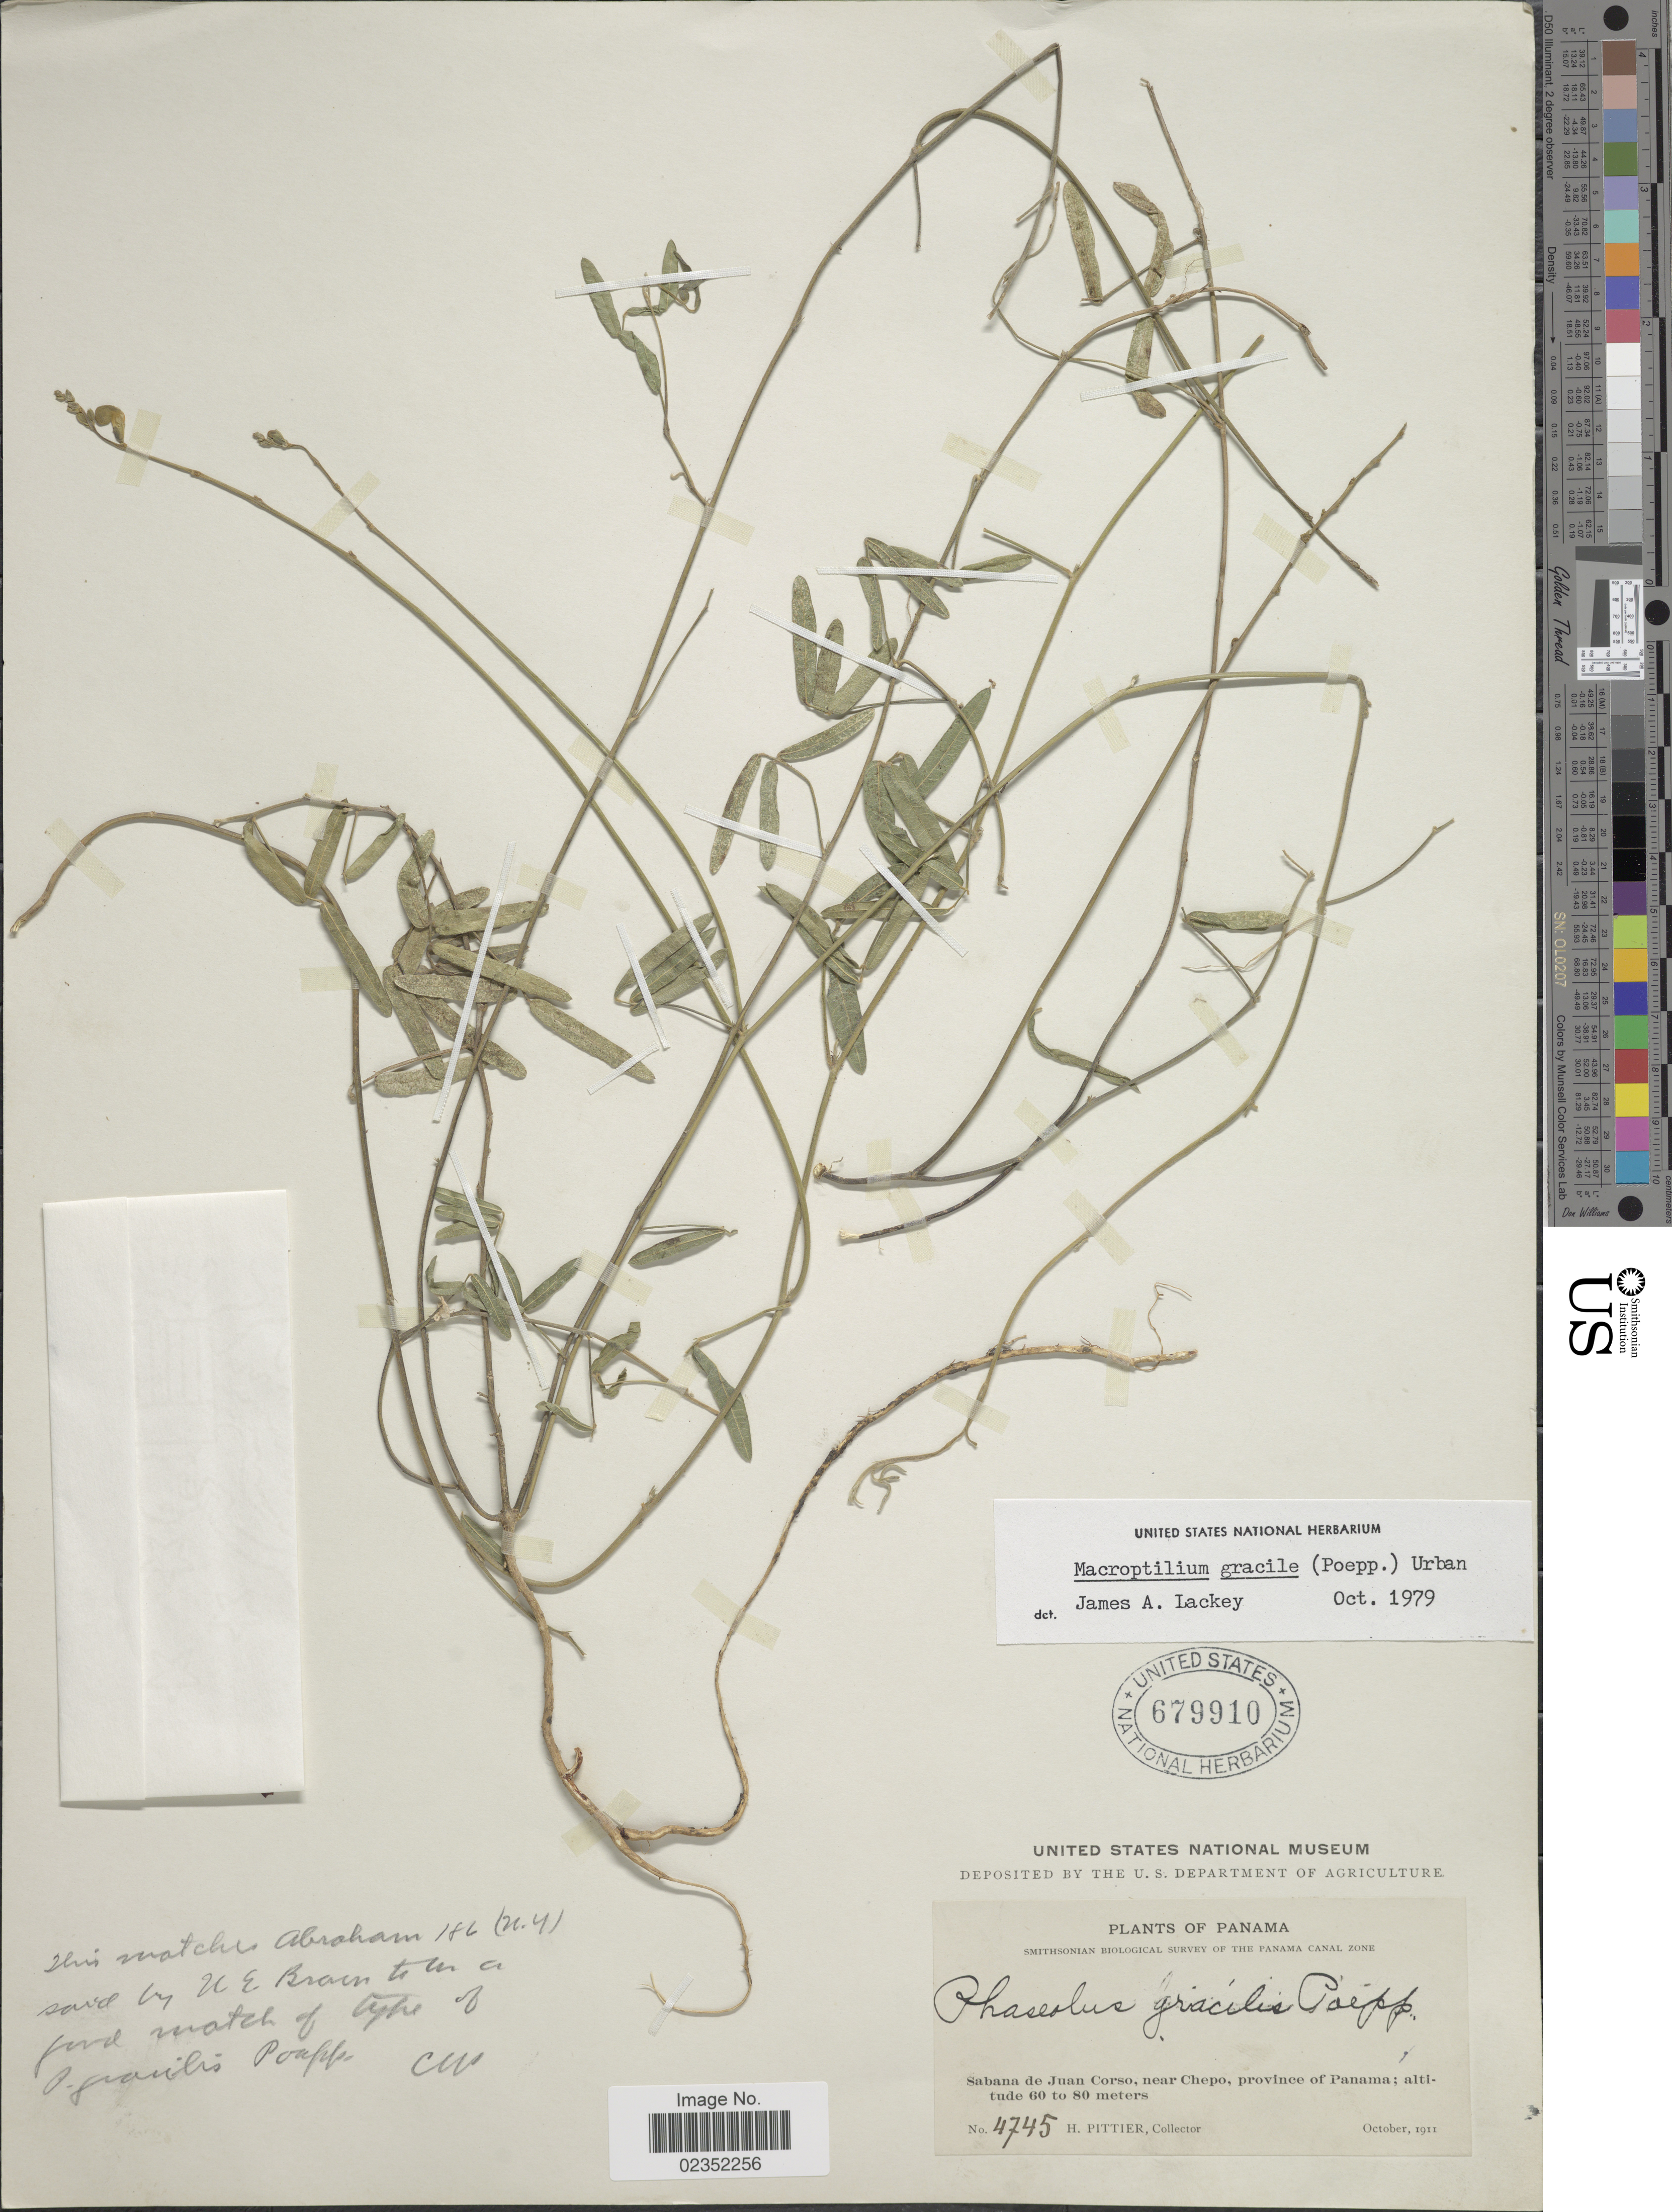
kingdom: Plantae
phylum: Tracheophyta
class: Magnoliopsida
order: Fabales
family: Fabaceae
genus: Macroptilium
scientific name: Macroptilium gracile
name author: (Poepp. ex Benth.) Urb.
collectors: H. F. Pittier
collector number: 4745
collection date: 1911-10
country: Panama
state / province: Panamá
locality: Sabana de Juan Corso, near Chepo, province of Panama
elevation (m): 60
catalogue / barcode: US 679910